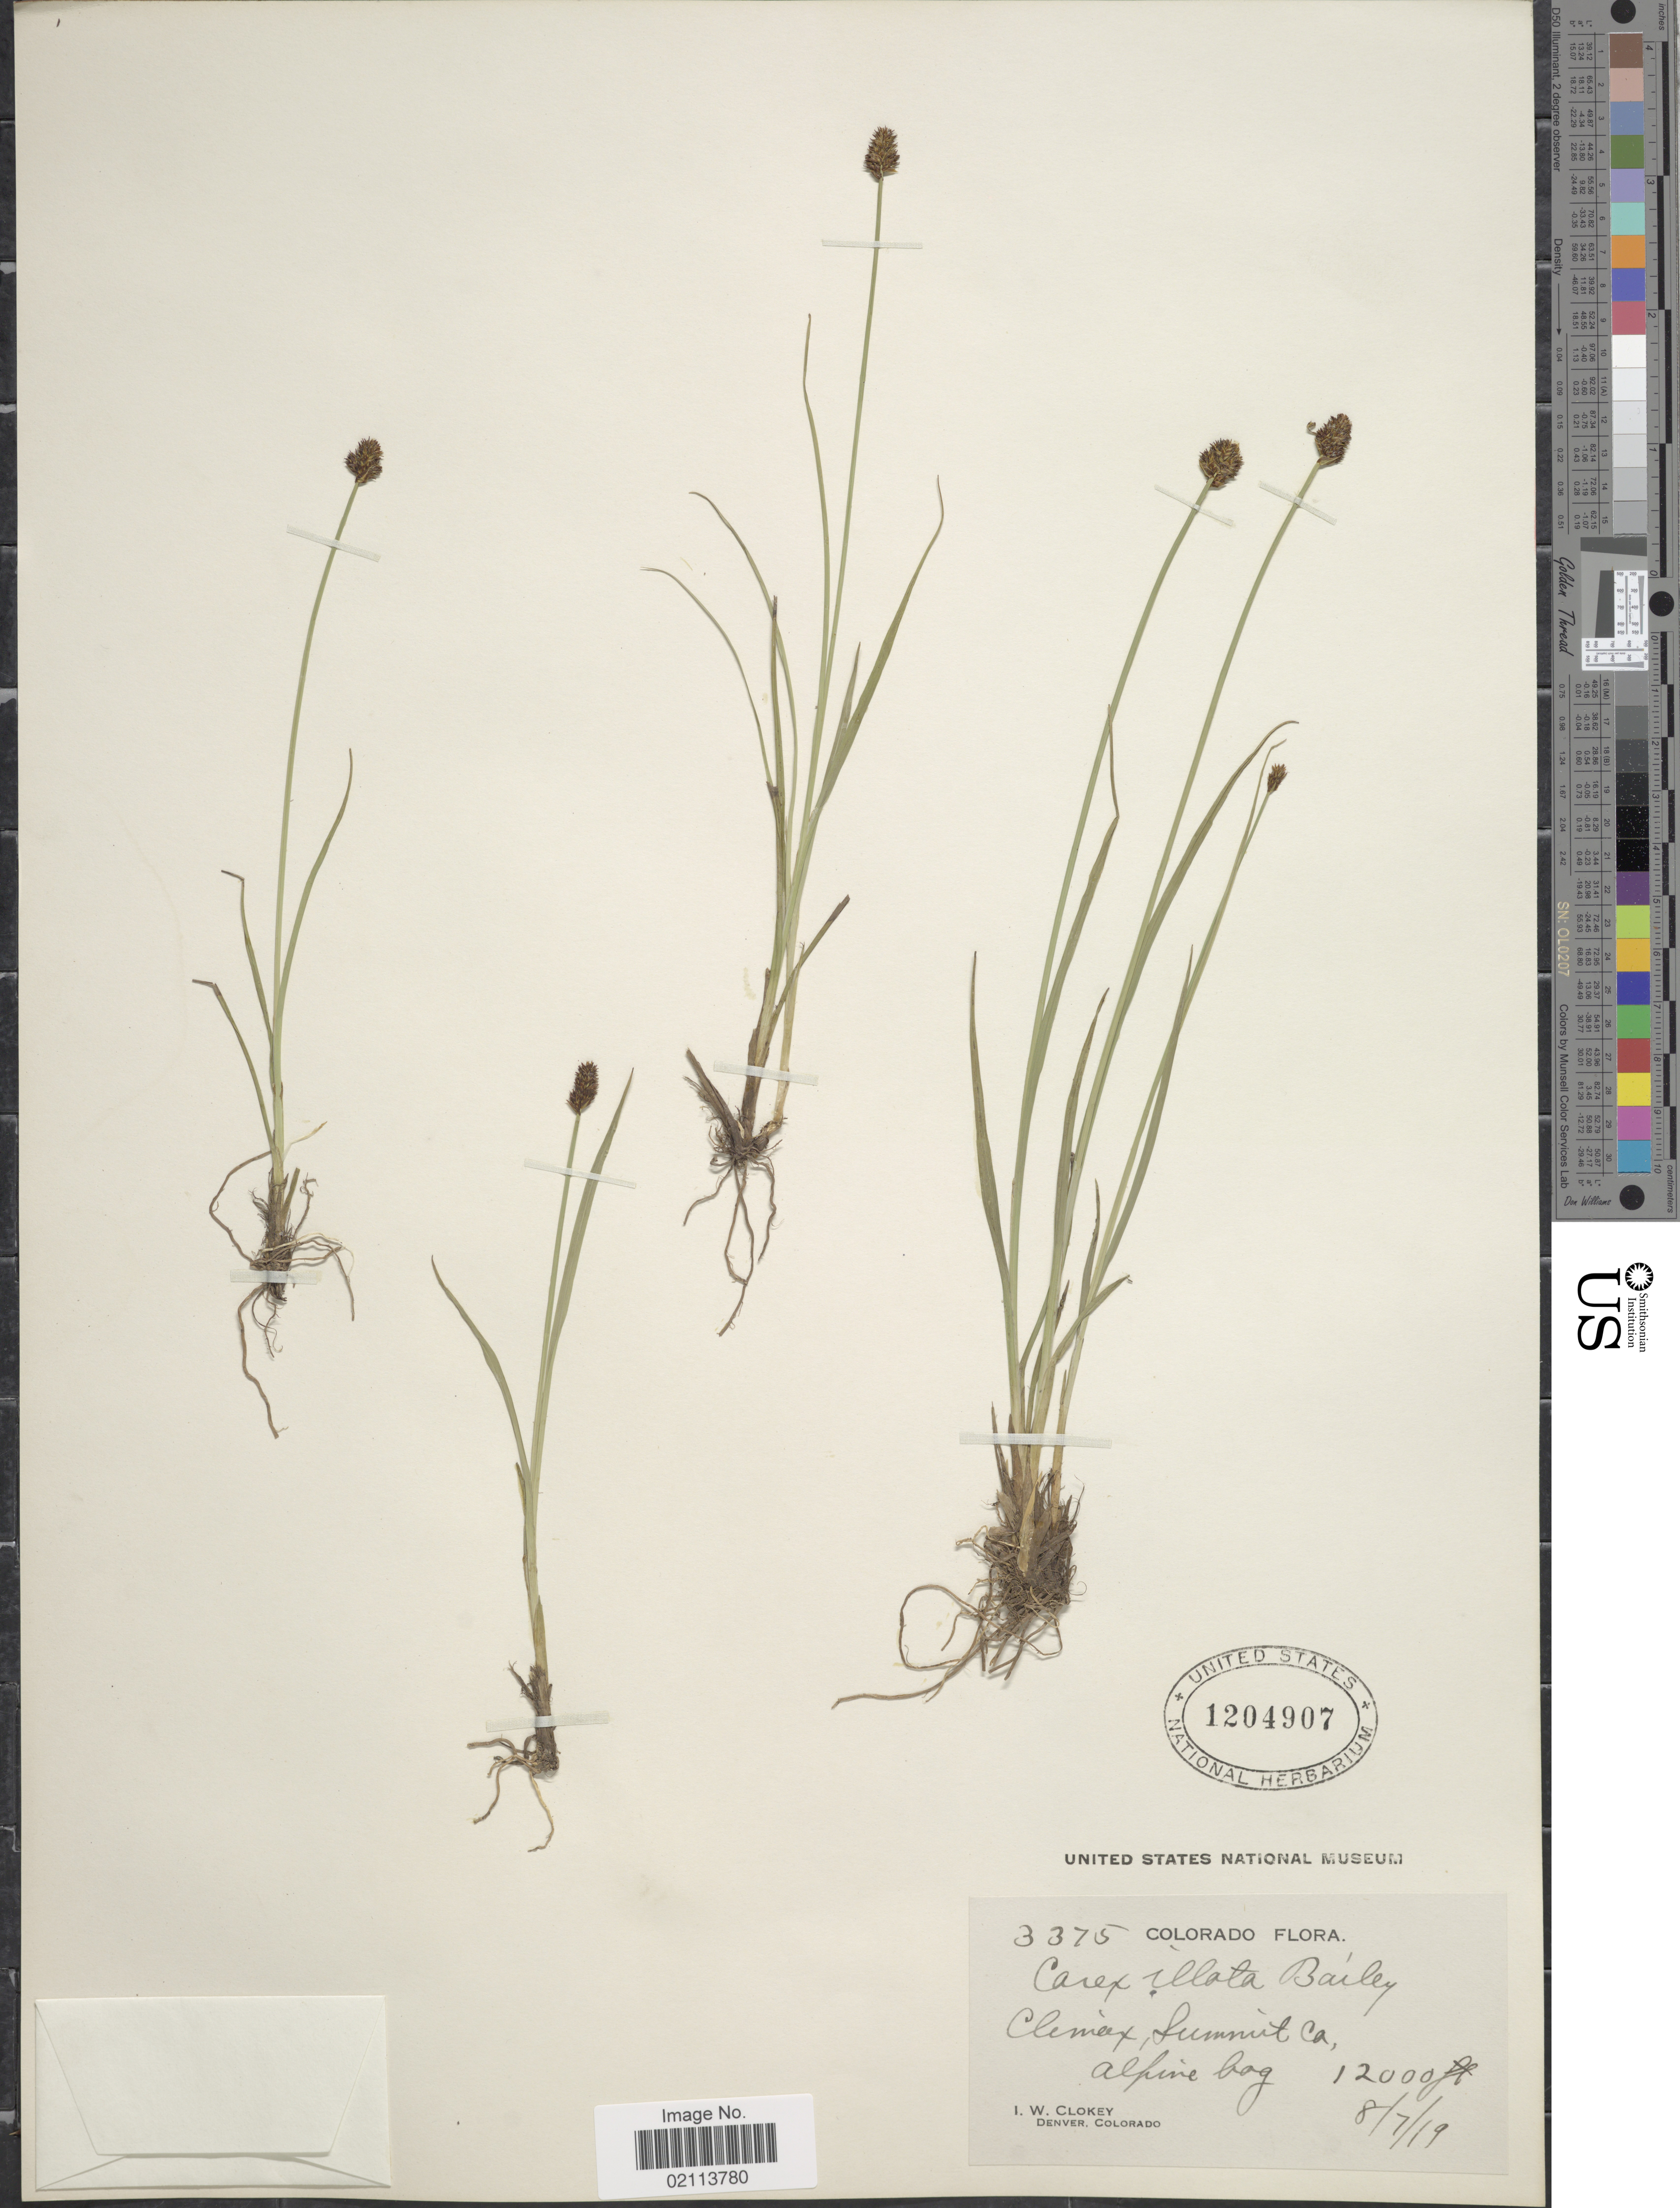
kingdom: Plantae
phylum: Tracheophyta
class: Liliopsida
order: Poales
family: Cyperaceae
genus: Carex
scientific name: Carex illota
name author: L.H. Bailey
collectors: I. W. Clokey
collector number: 3375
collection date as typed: Transcribed d/m/y: 7/8/19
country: United States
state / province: Colorado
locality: Climax, Summit Co., Alpine bog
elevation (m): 3658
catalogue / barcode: US 1204907